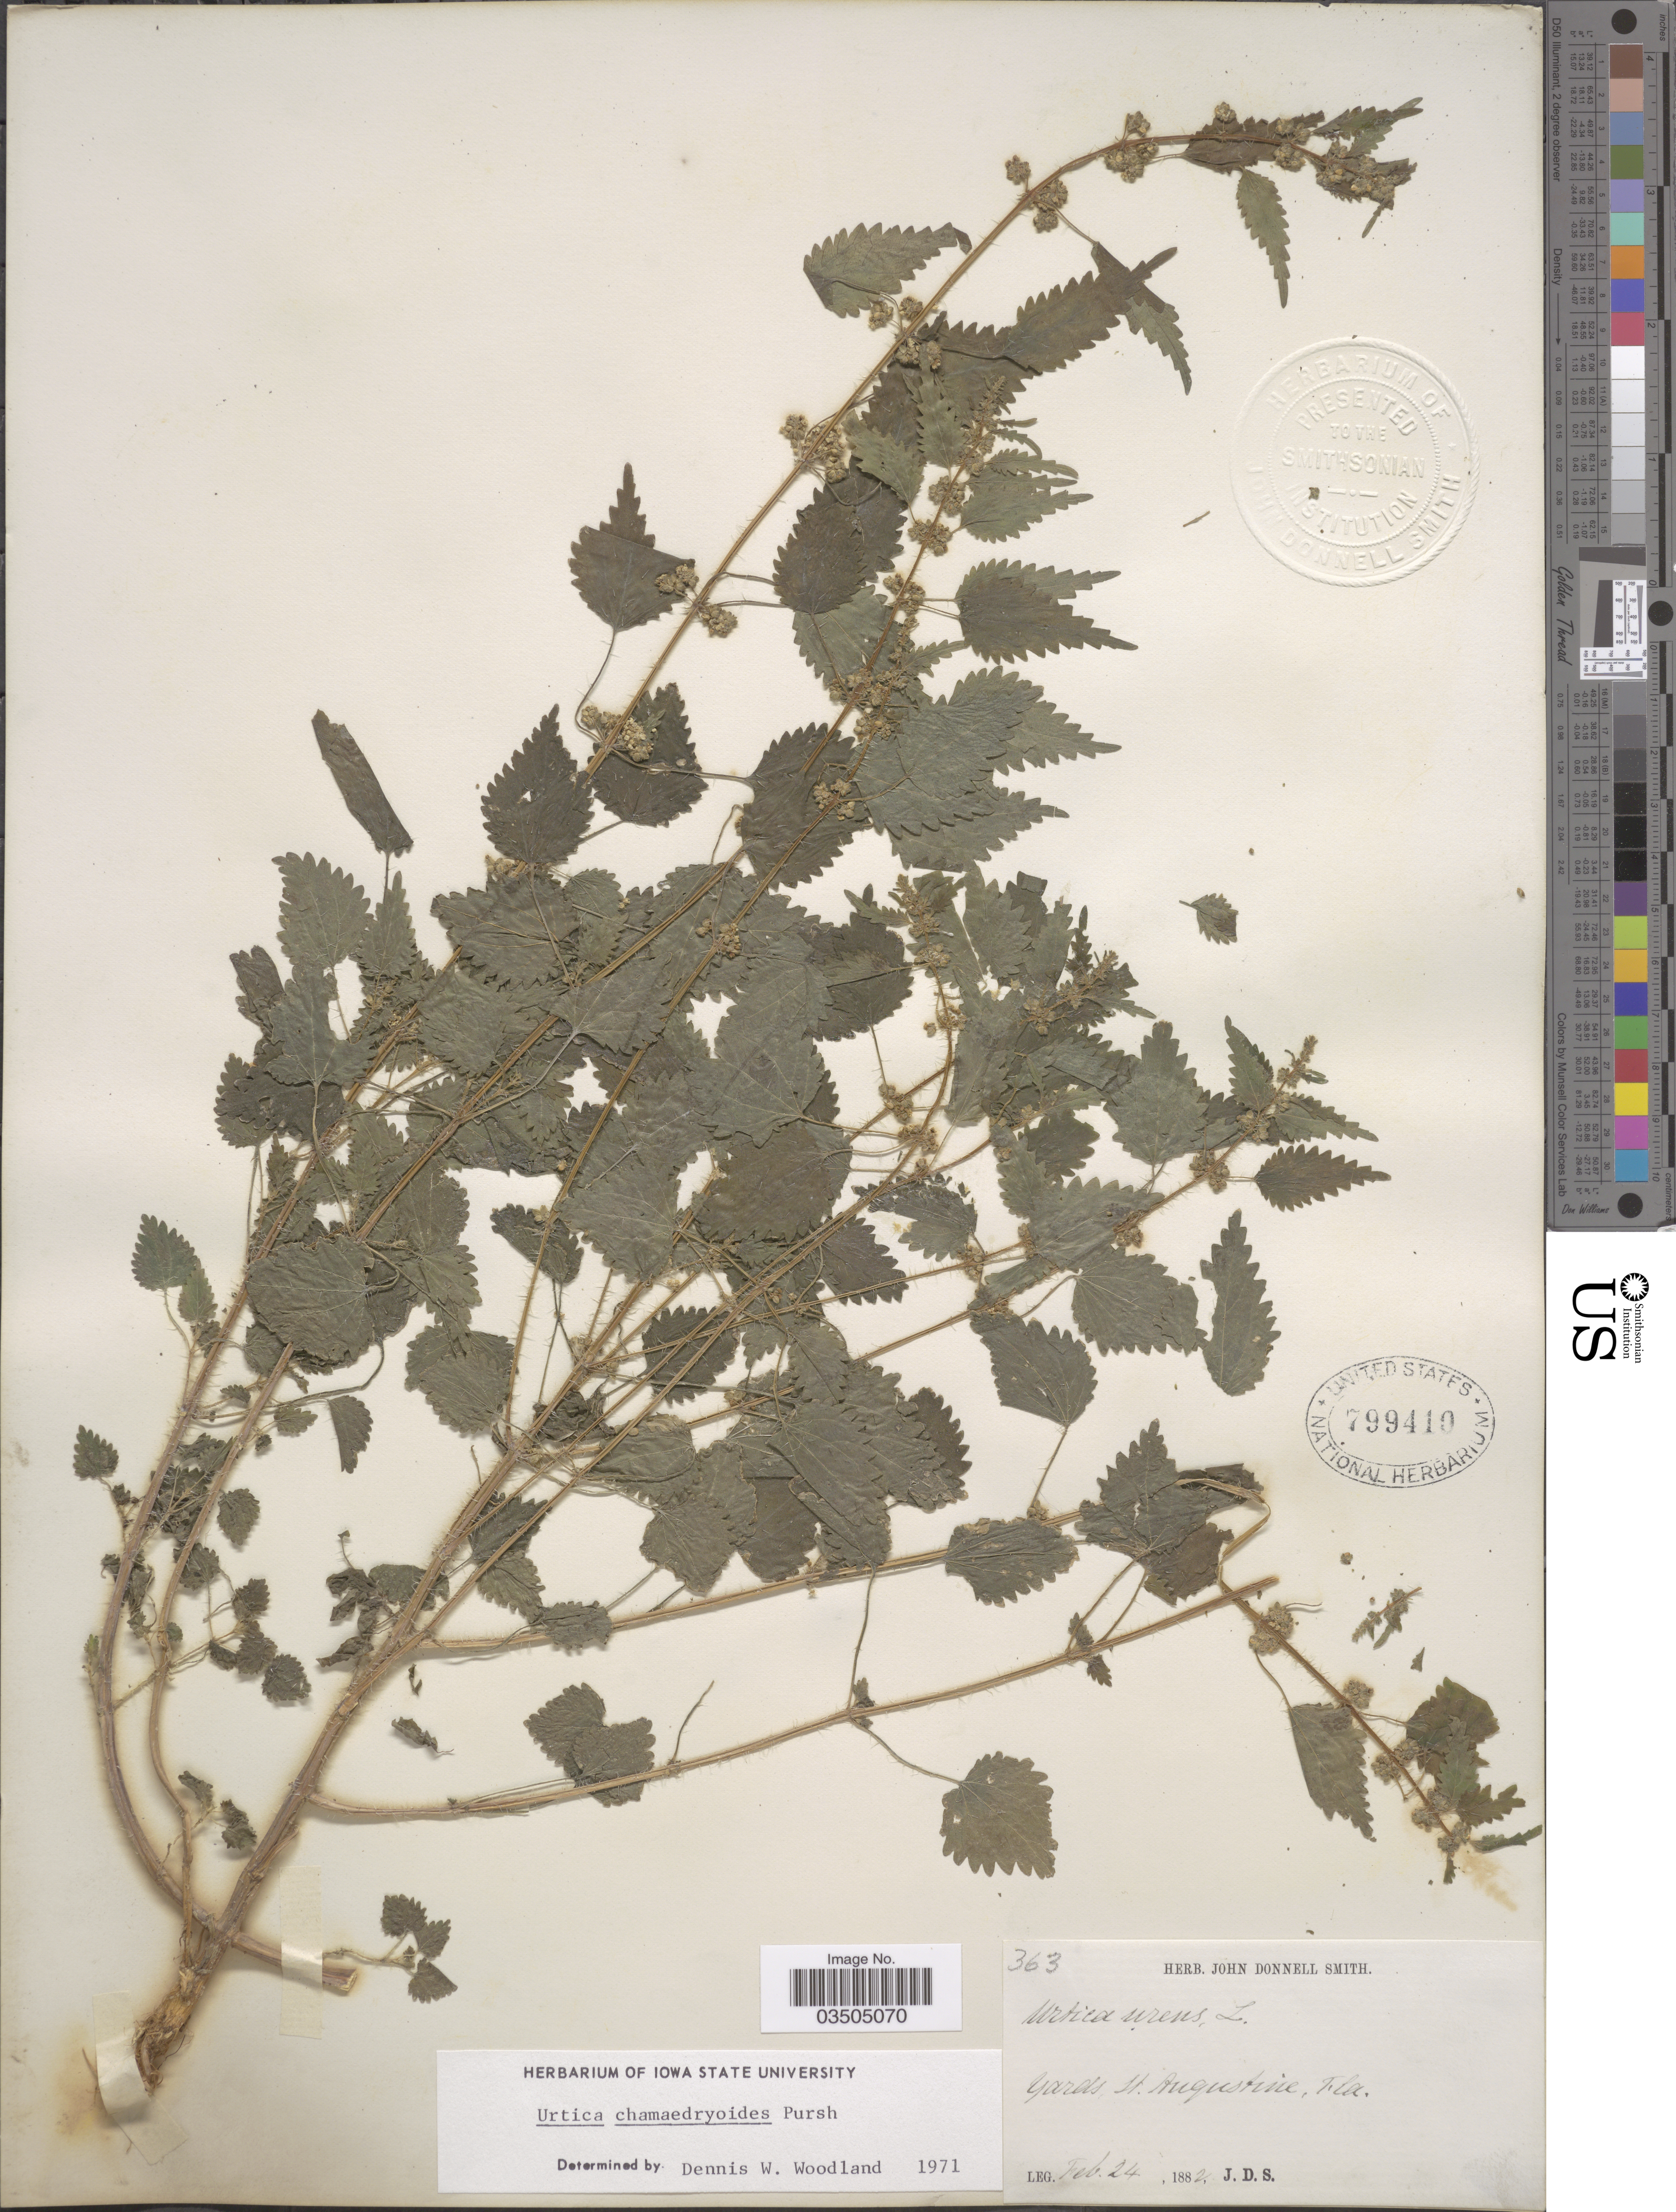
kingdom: Plantae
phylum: Tracheophyta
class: Magnoliopsida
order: Rosales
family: Urticaceae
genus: Urtica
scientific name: Urtica chamaedryoides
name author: Pursh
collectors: J. Donnell Smith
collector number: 363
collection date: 1882-02-24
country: United States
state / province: Florida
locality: Yards, St. Augustine.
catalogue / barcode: US 799410